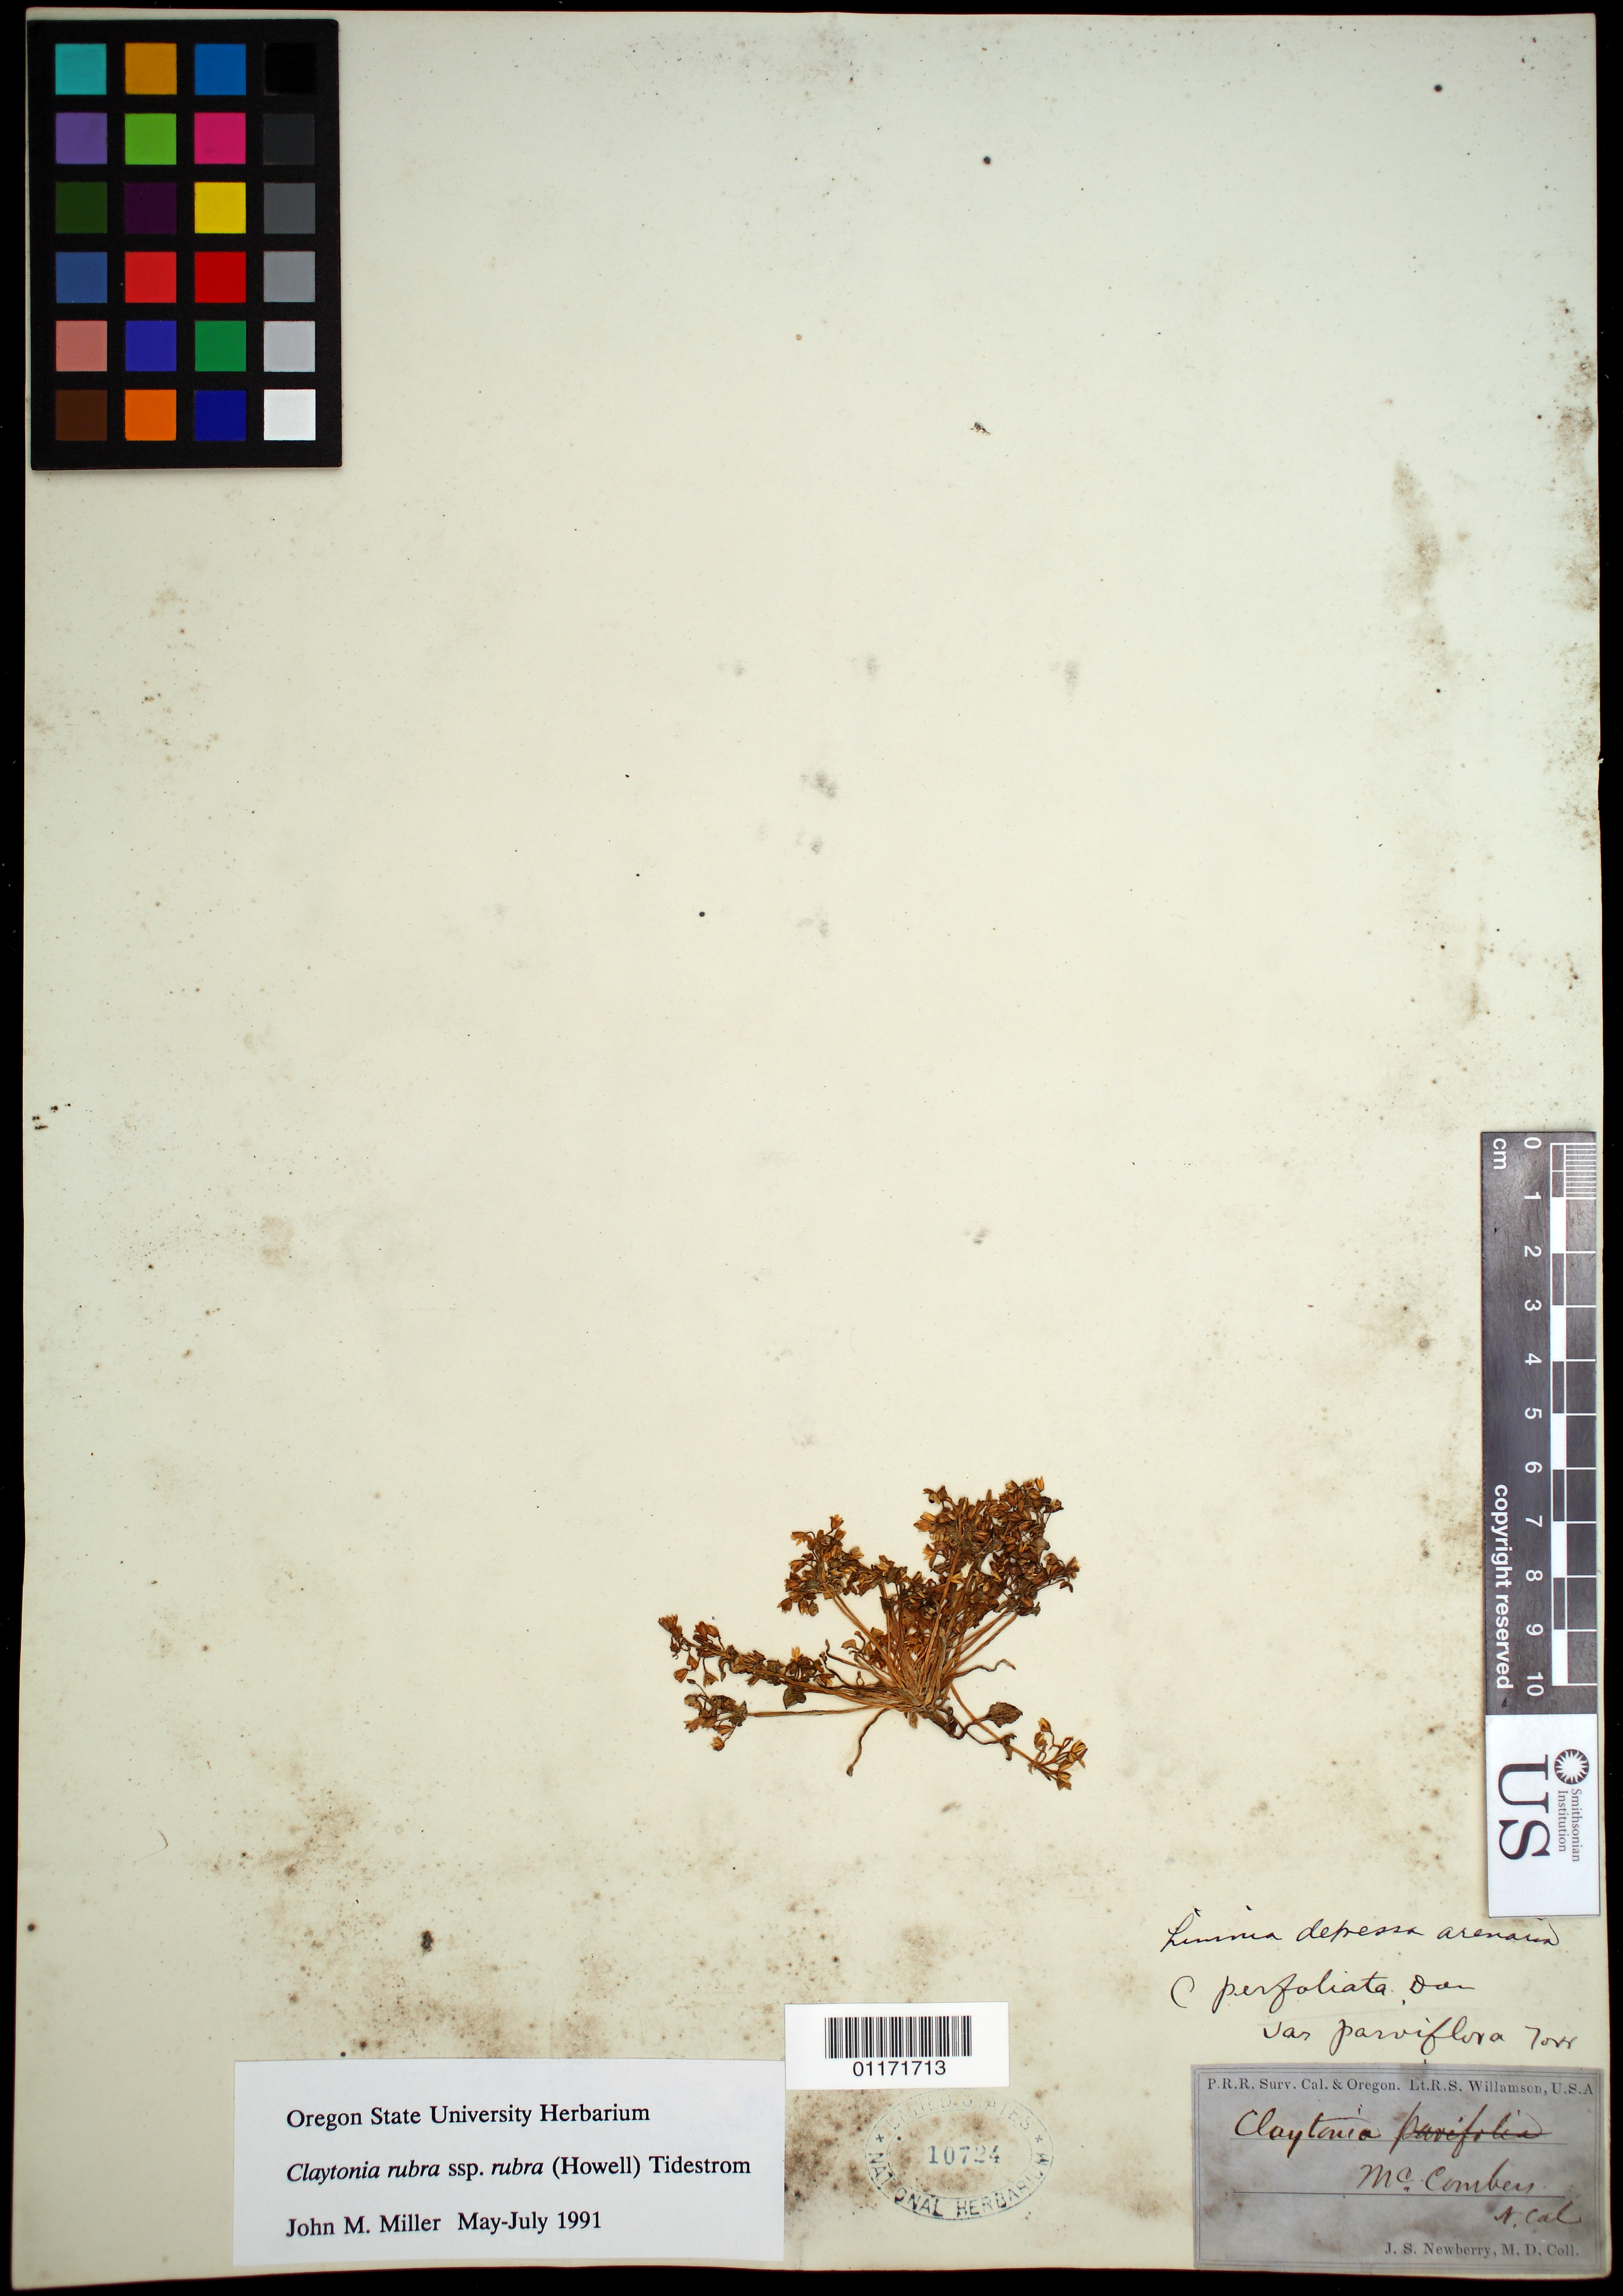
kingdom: Plantae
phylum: Tracheophyta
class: Magnoliopsida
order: Caryophyllales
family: Montiaceae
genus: Claytonia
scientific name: Claytonia rubra subsp. rubra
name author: (Howell) Tidestr.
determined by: Miller, John M.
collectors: J. S. Newberry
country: United States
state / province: California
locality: McCombs.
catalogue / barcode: US 10724